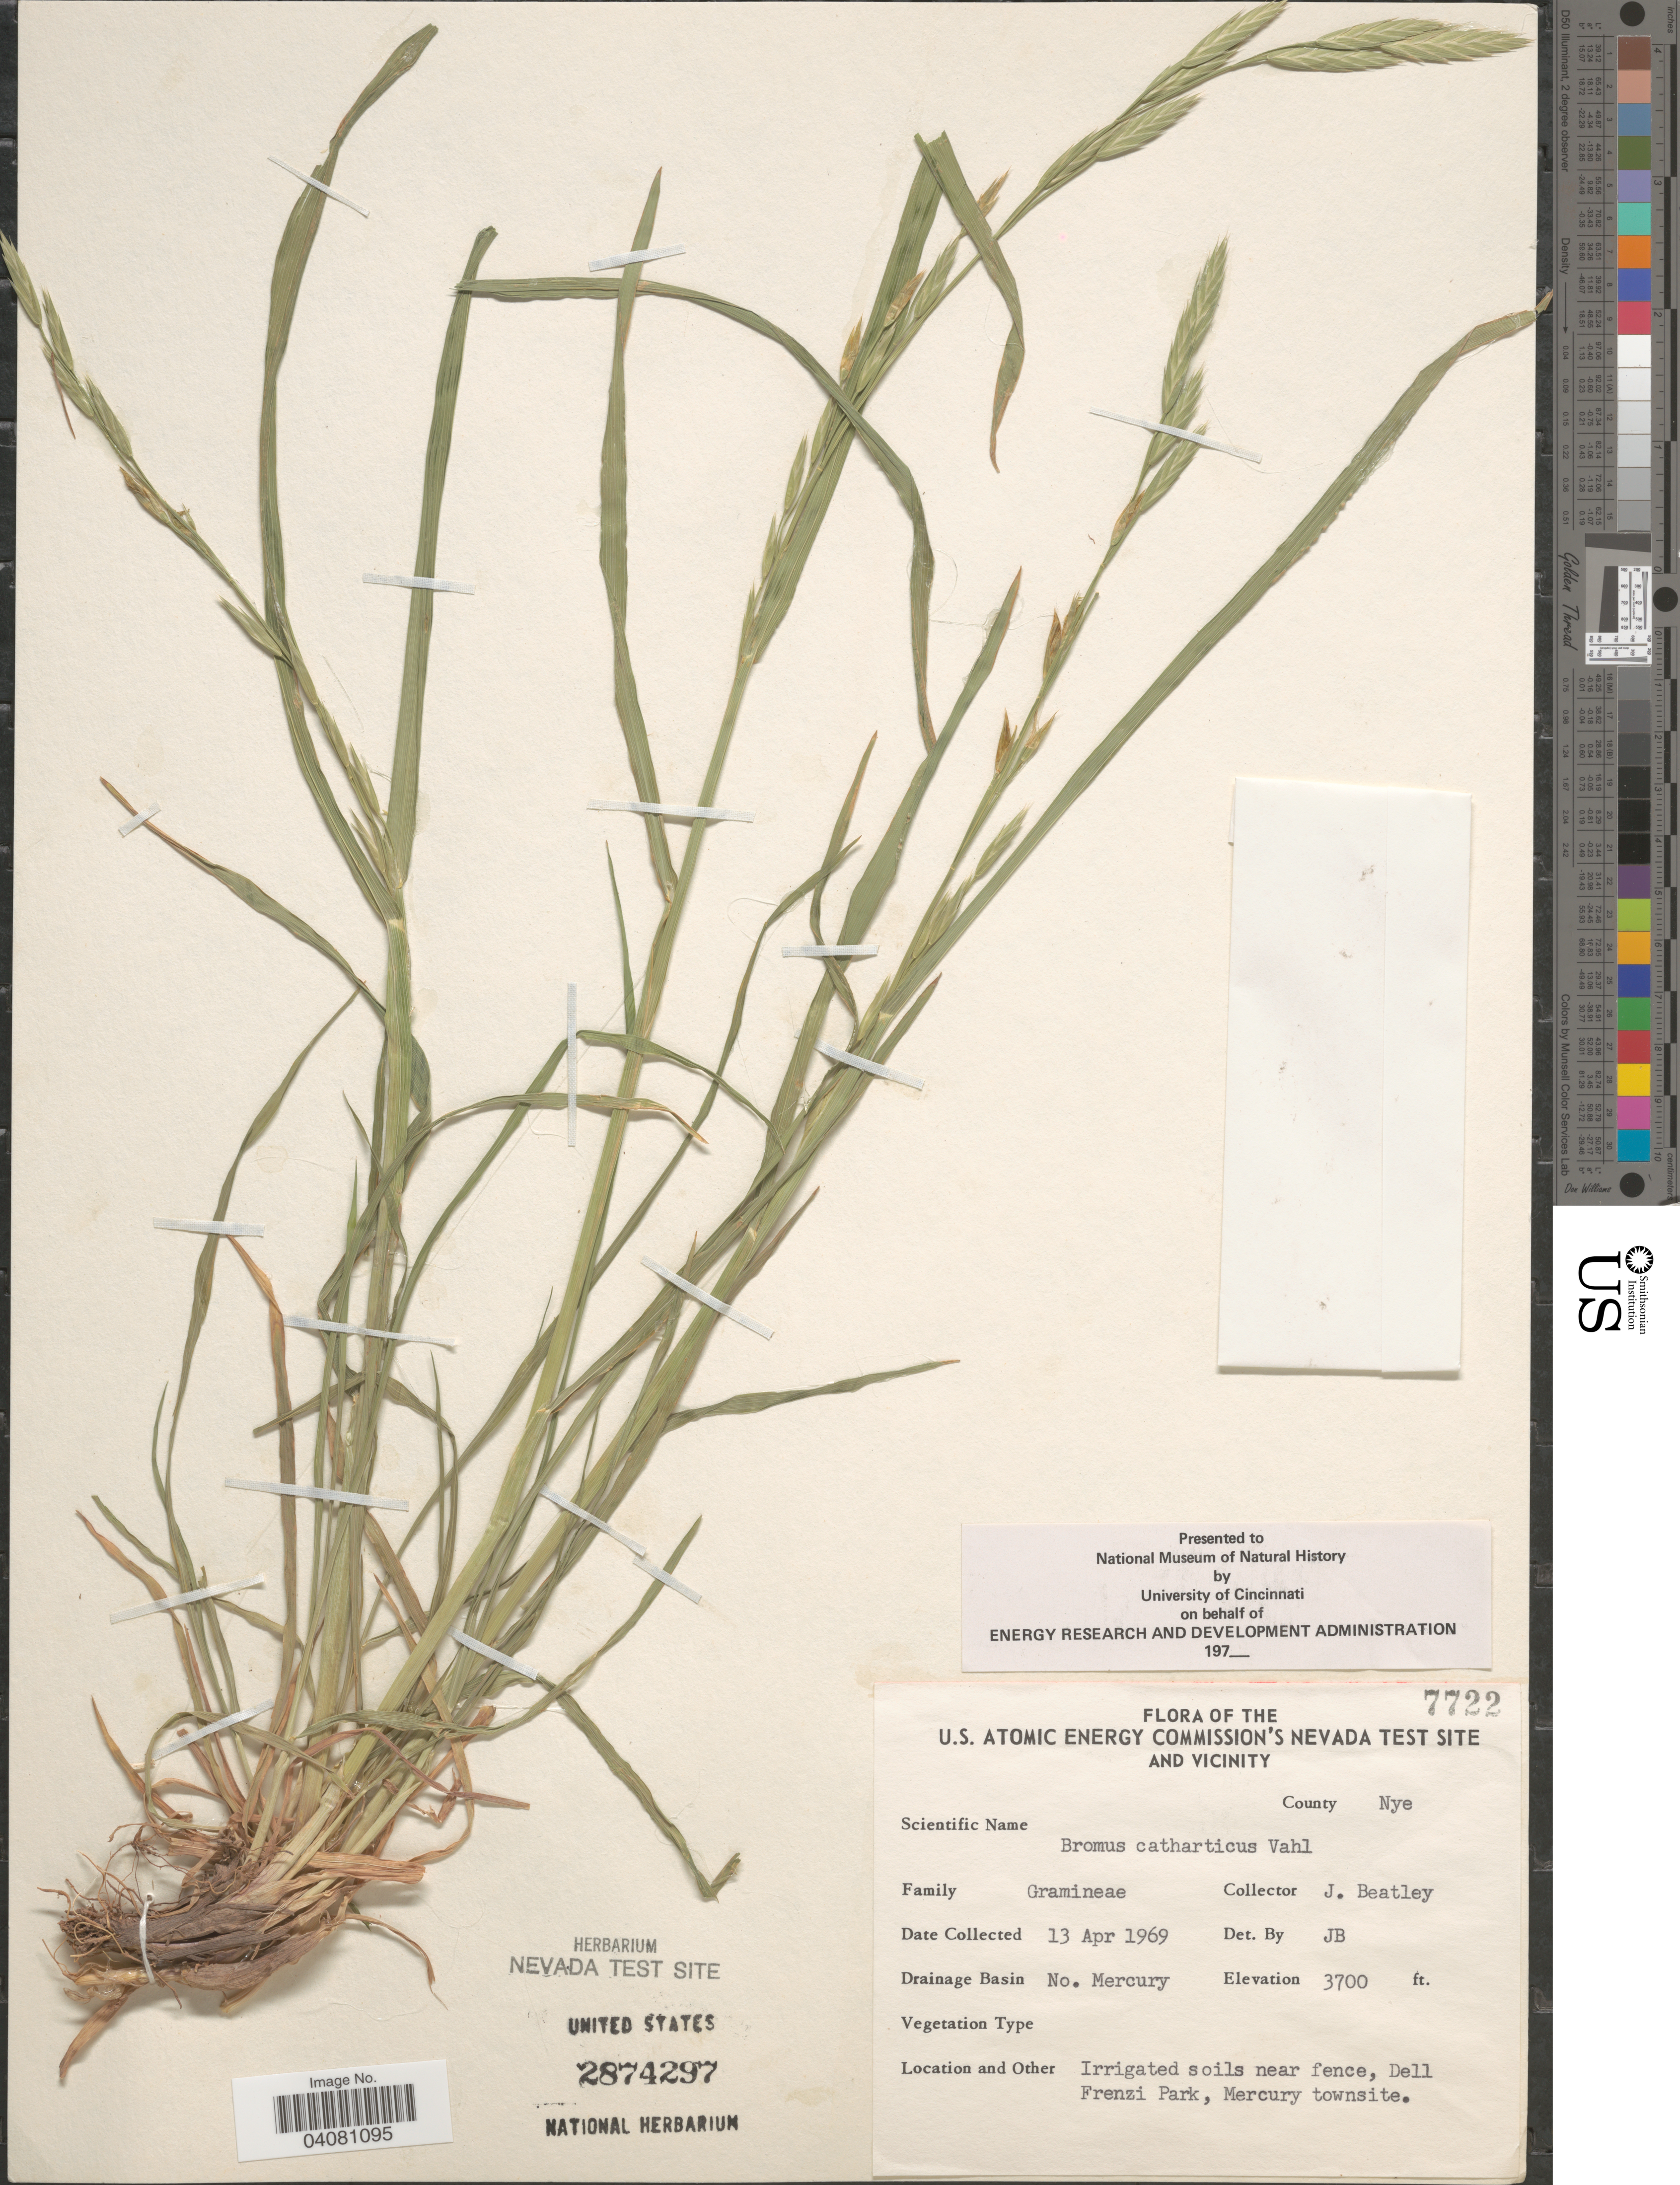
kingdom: Plantae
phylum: Tracheophyta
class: Liliopsida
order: Poales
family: Poaceae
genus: Bromus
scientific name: Bromus carinatus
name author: Hook. & Arn.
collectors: J. C. Beatley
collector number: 7722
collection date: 1969-04-13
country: United States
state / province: Nevada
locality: U.S. Atomic Energy Commission's Nevada Test Site And Vicinity. County Nye. Drainage Basin No. Mercury. Irrigated soils near fence, Dell Frenzi Park, Mercury townsite.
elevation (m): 1128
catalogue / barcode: US 2874297